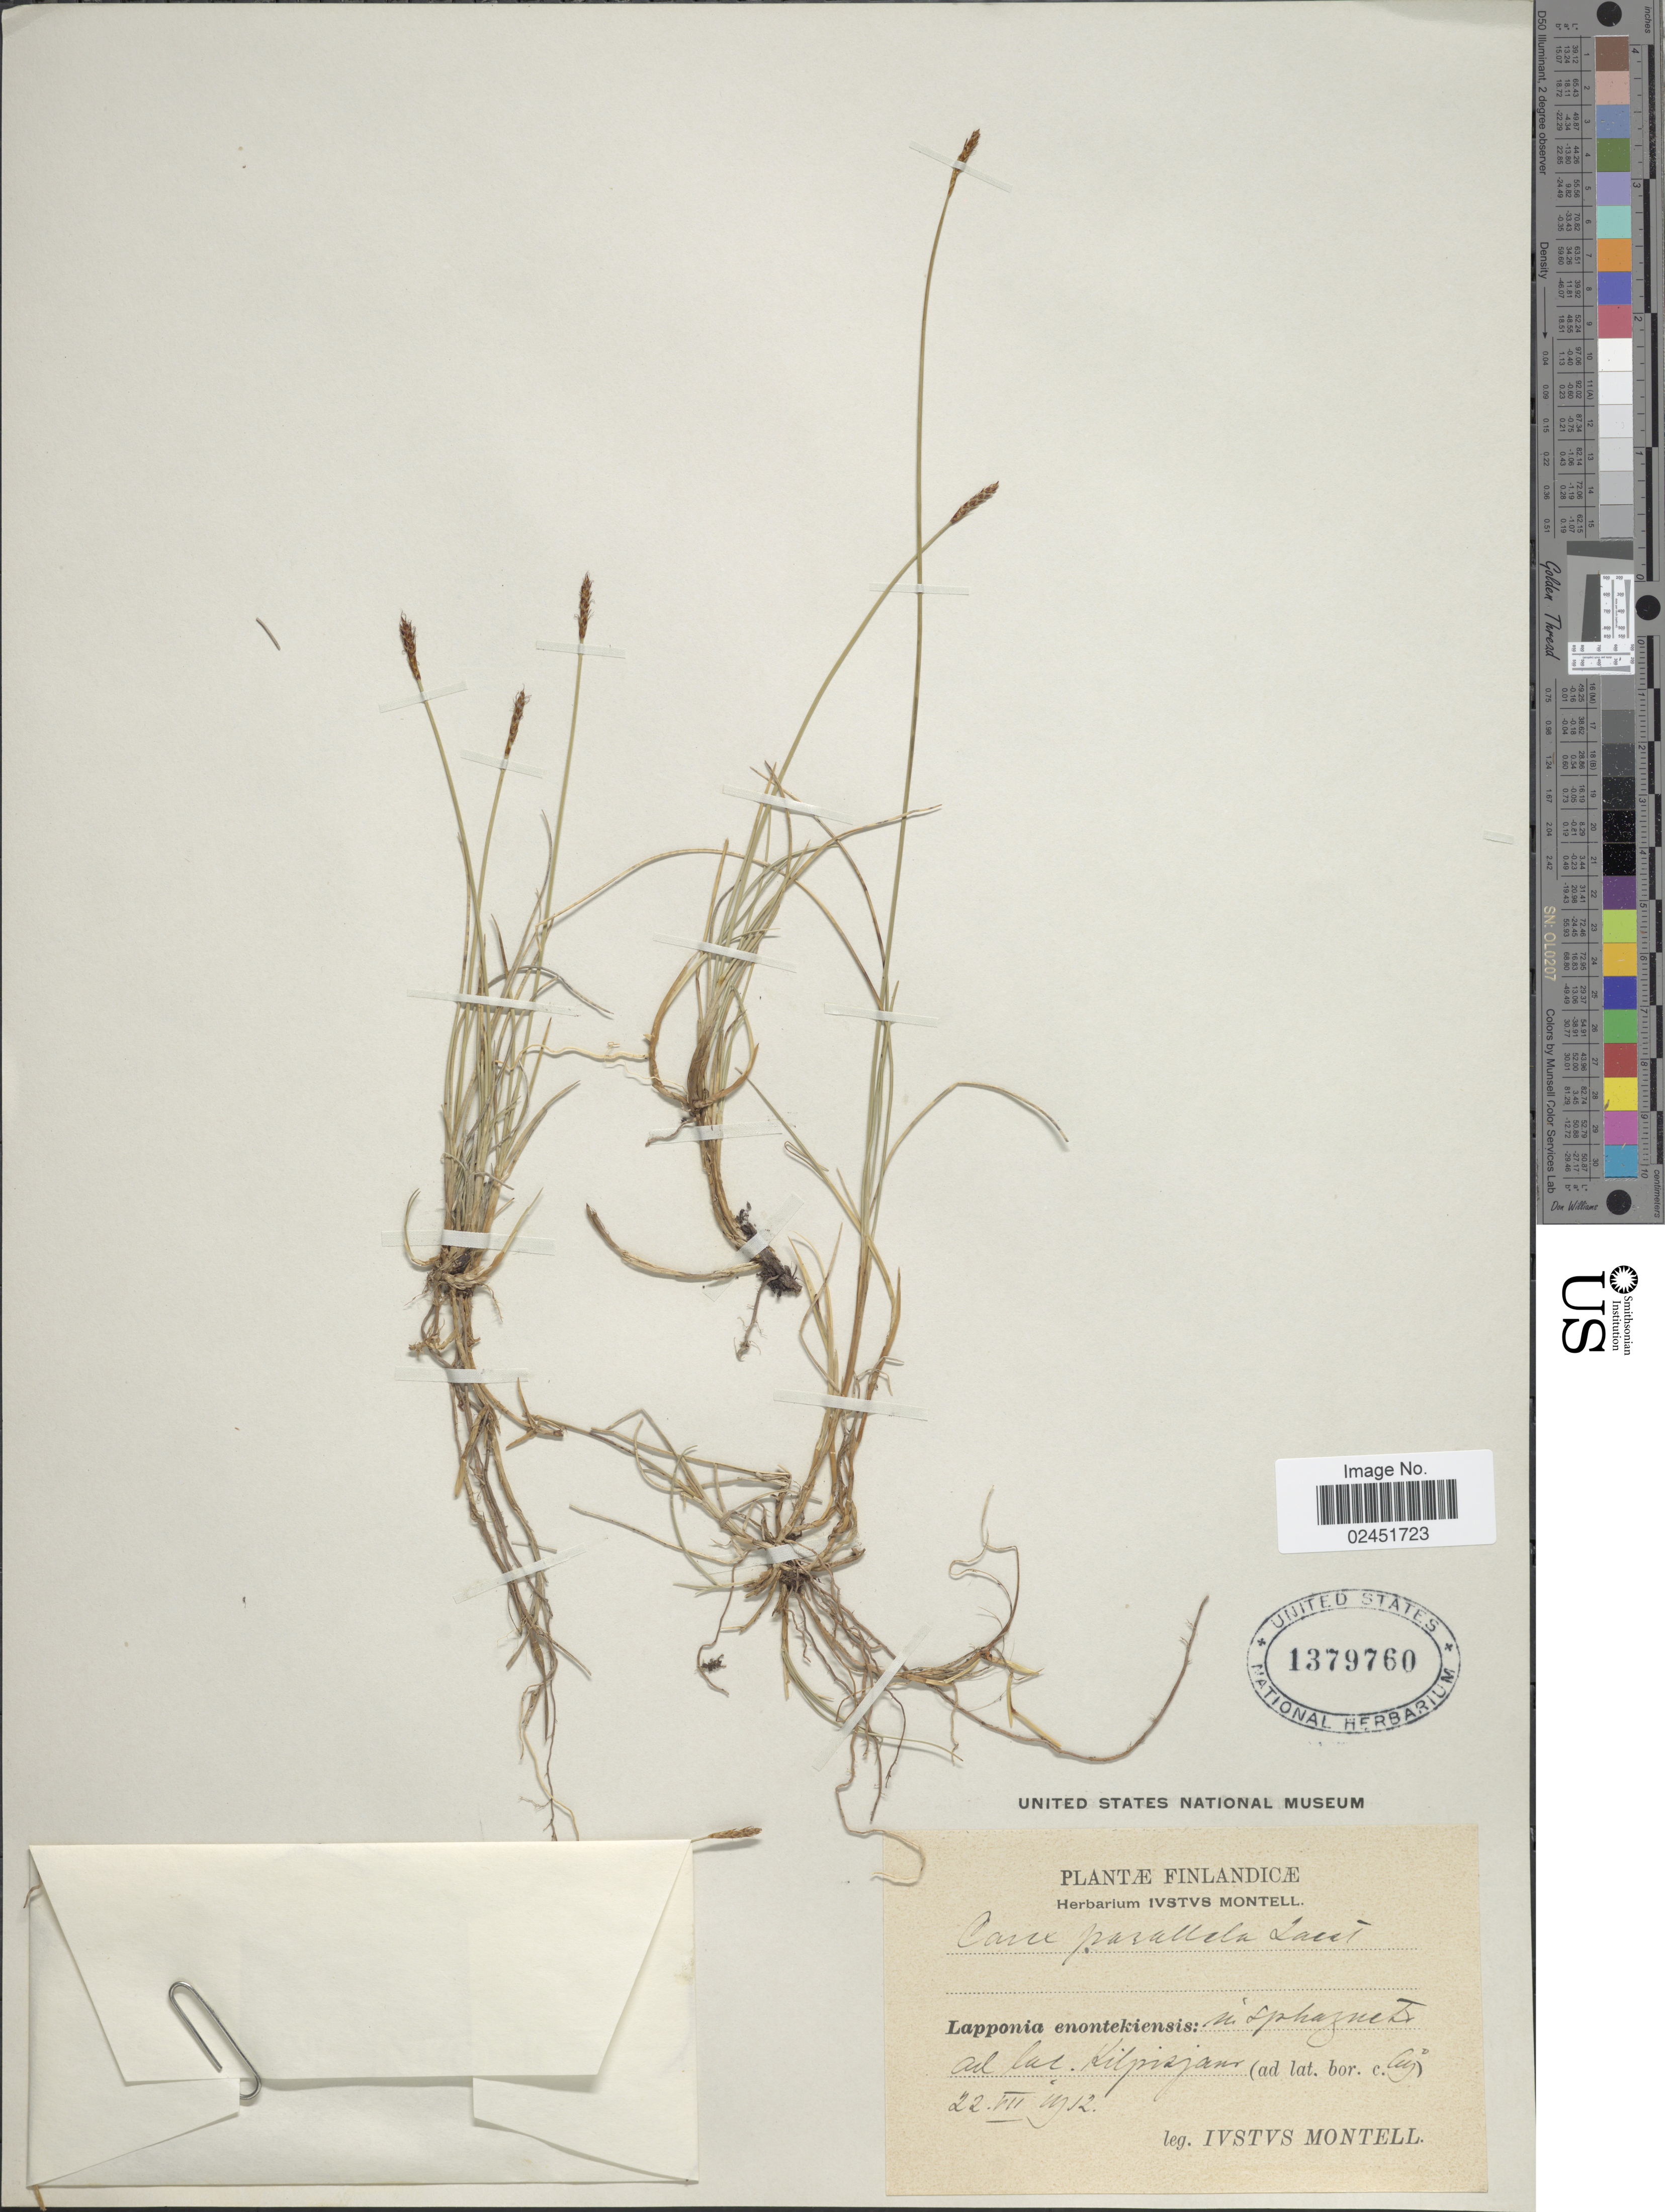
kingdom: Plantae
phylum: Tracheophyta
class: Liliopsida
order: Poales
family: Cyperaceae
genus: Carex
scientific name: Carex parallela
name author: (Laest.) Sommerf.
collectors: I. Montell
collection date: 1912-07-22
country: Finland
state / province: Lappi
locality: Kilpisjärvi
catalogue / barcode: US 1379760